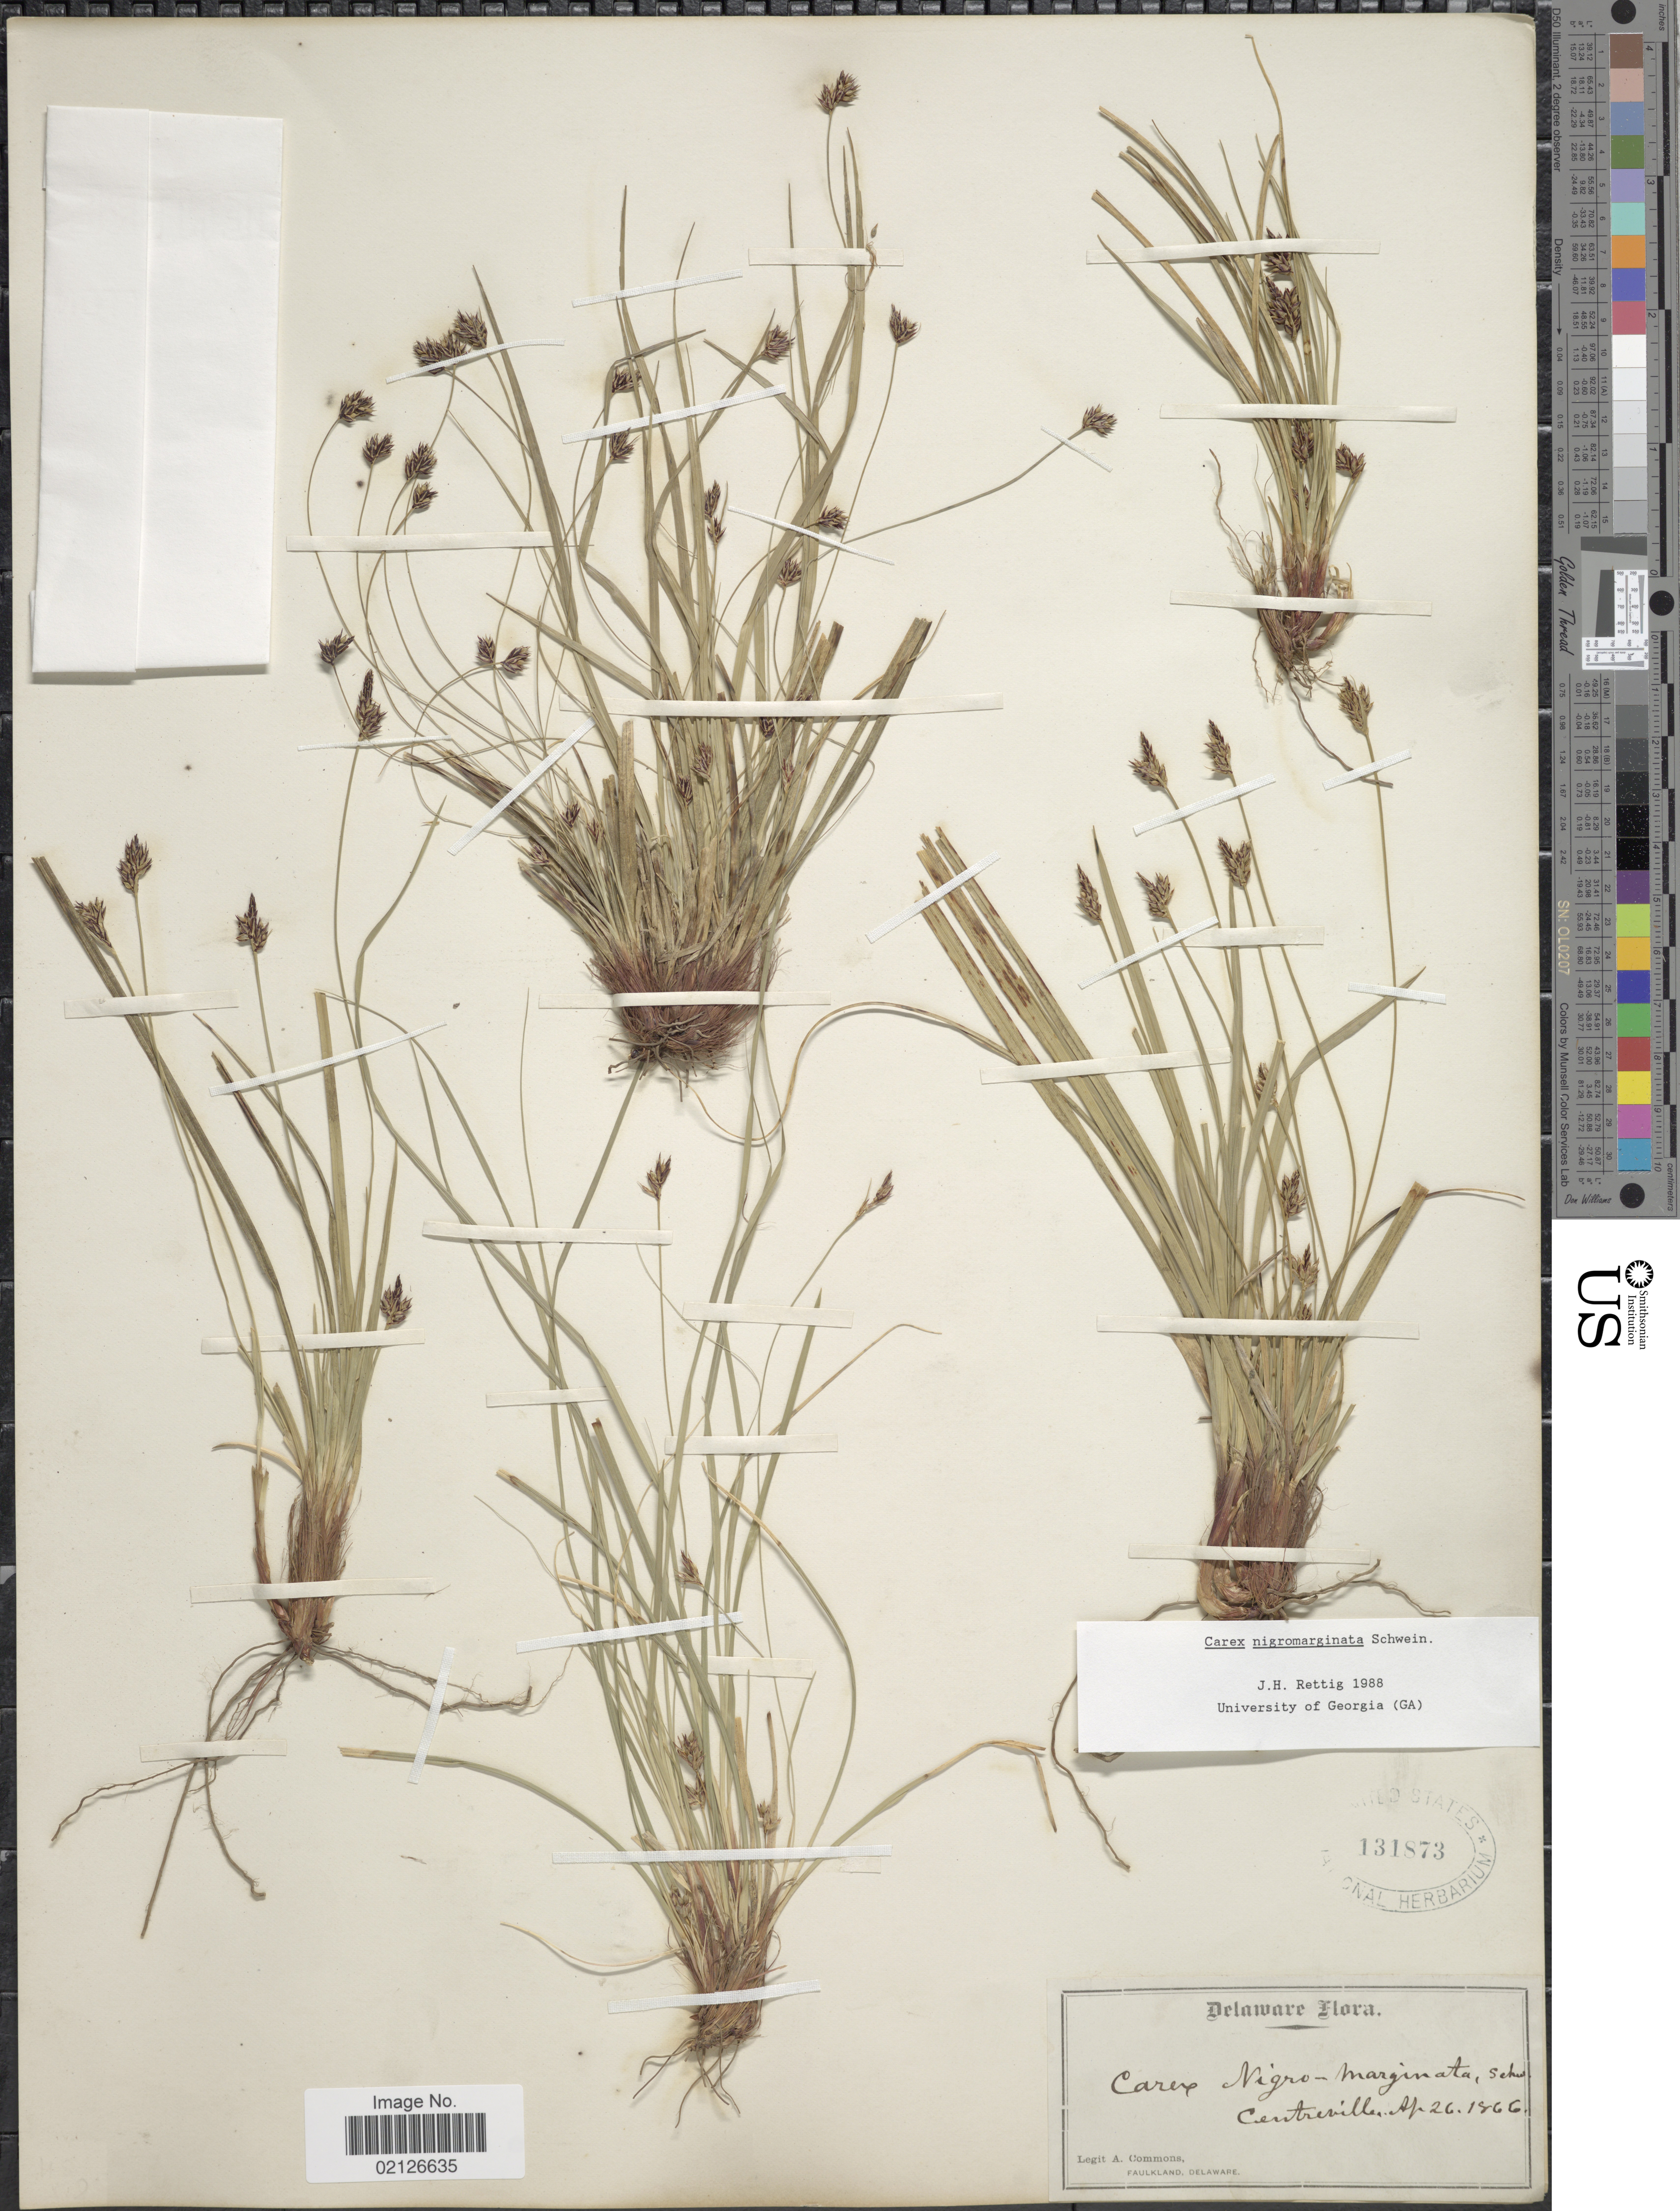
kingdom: Plantae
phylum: Tracheophyta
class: Liliopsida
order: Poales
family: Cyperaceae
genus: Carex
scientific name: Carex nigromarginata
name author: Schwein.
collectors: A. Commons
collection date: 1866-04-26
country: United States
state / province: Delaware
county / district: New Castle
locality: Centreville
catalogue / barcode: US 131873